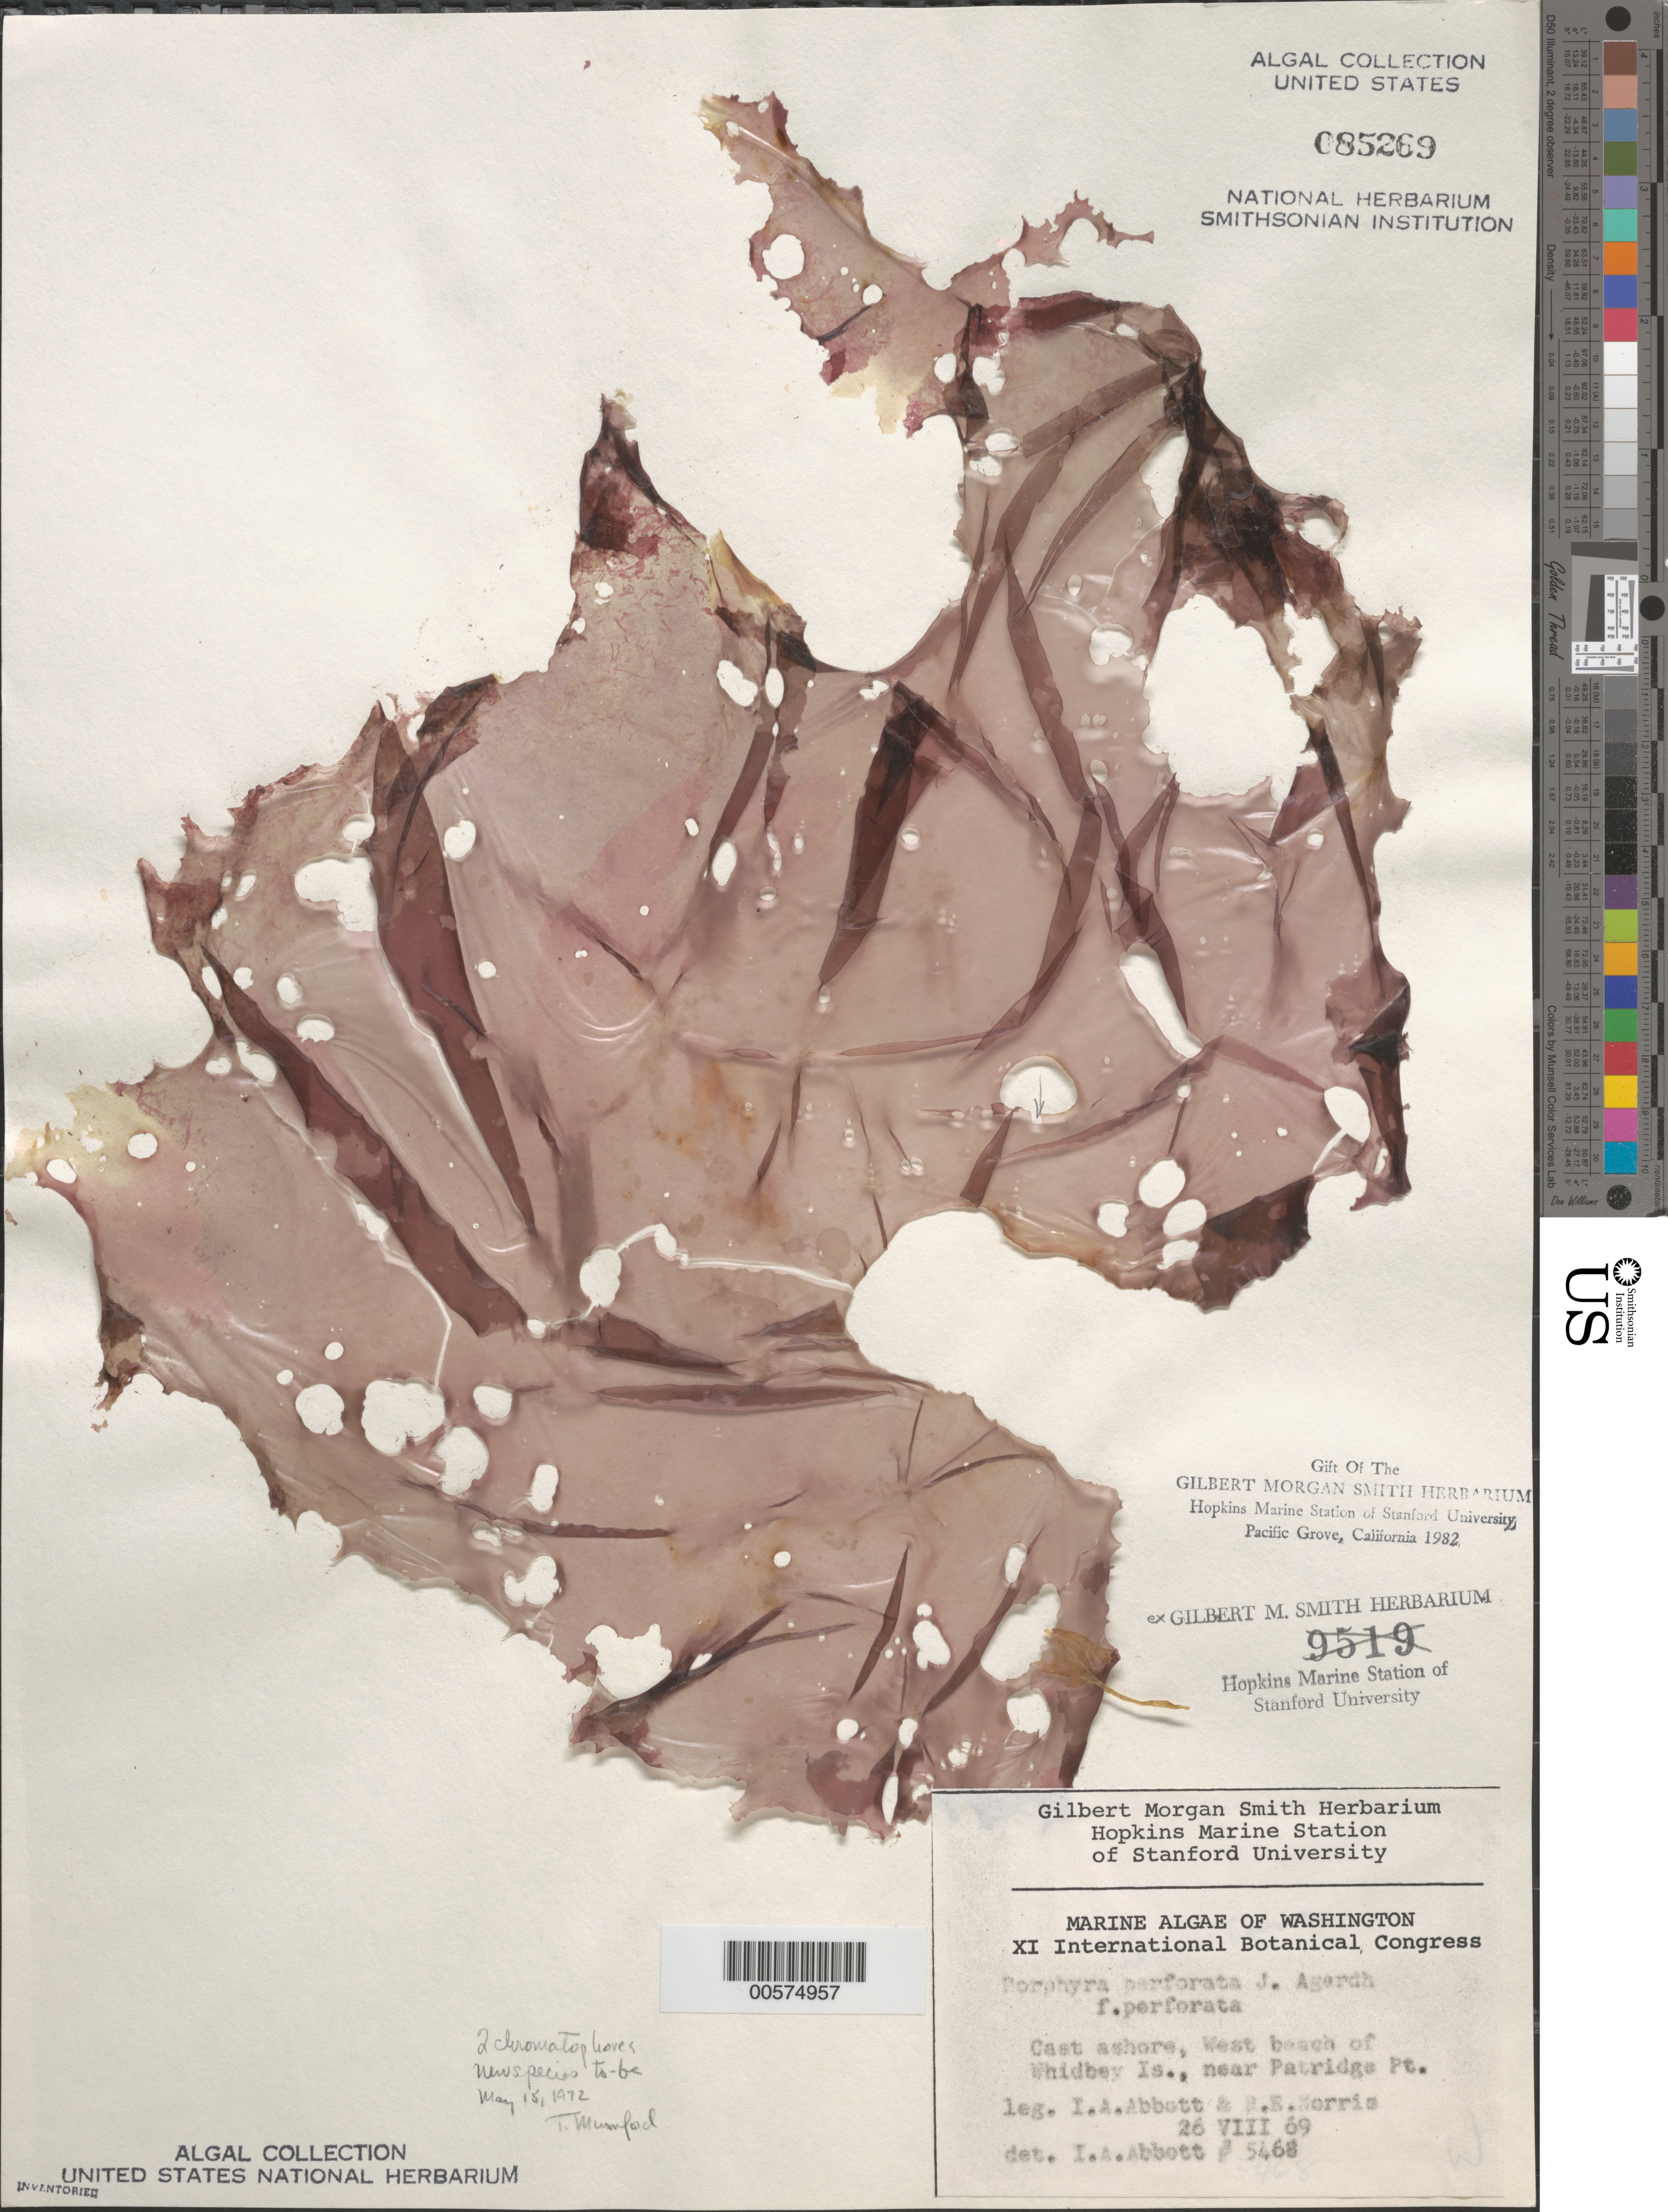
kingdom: Plantae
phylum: Rhodophyta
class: Bangiophyceae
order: Bangiales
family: Bangiaceae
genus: Pyropia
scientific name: Pyropia perforata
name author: (J. Agardh) S.C. Lindstrom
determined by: Algae name updating Project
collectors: I. A. Abbott & R. E. Norris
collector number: IAA 5468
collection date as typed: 26 Aug 1969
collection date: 1969-08-26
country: United States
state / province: Washington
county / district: Island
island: Whidbey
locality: West Beach near Partridge Point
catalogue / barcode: US 85269